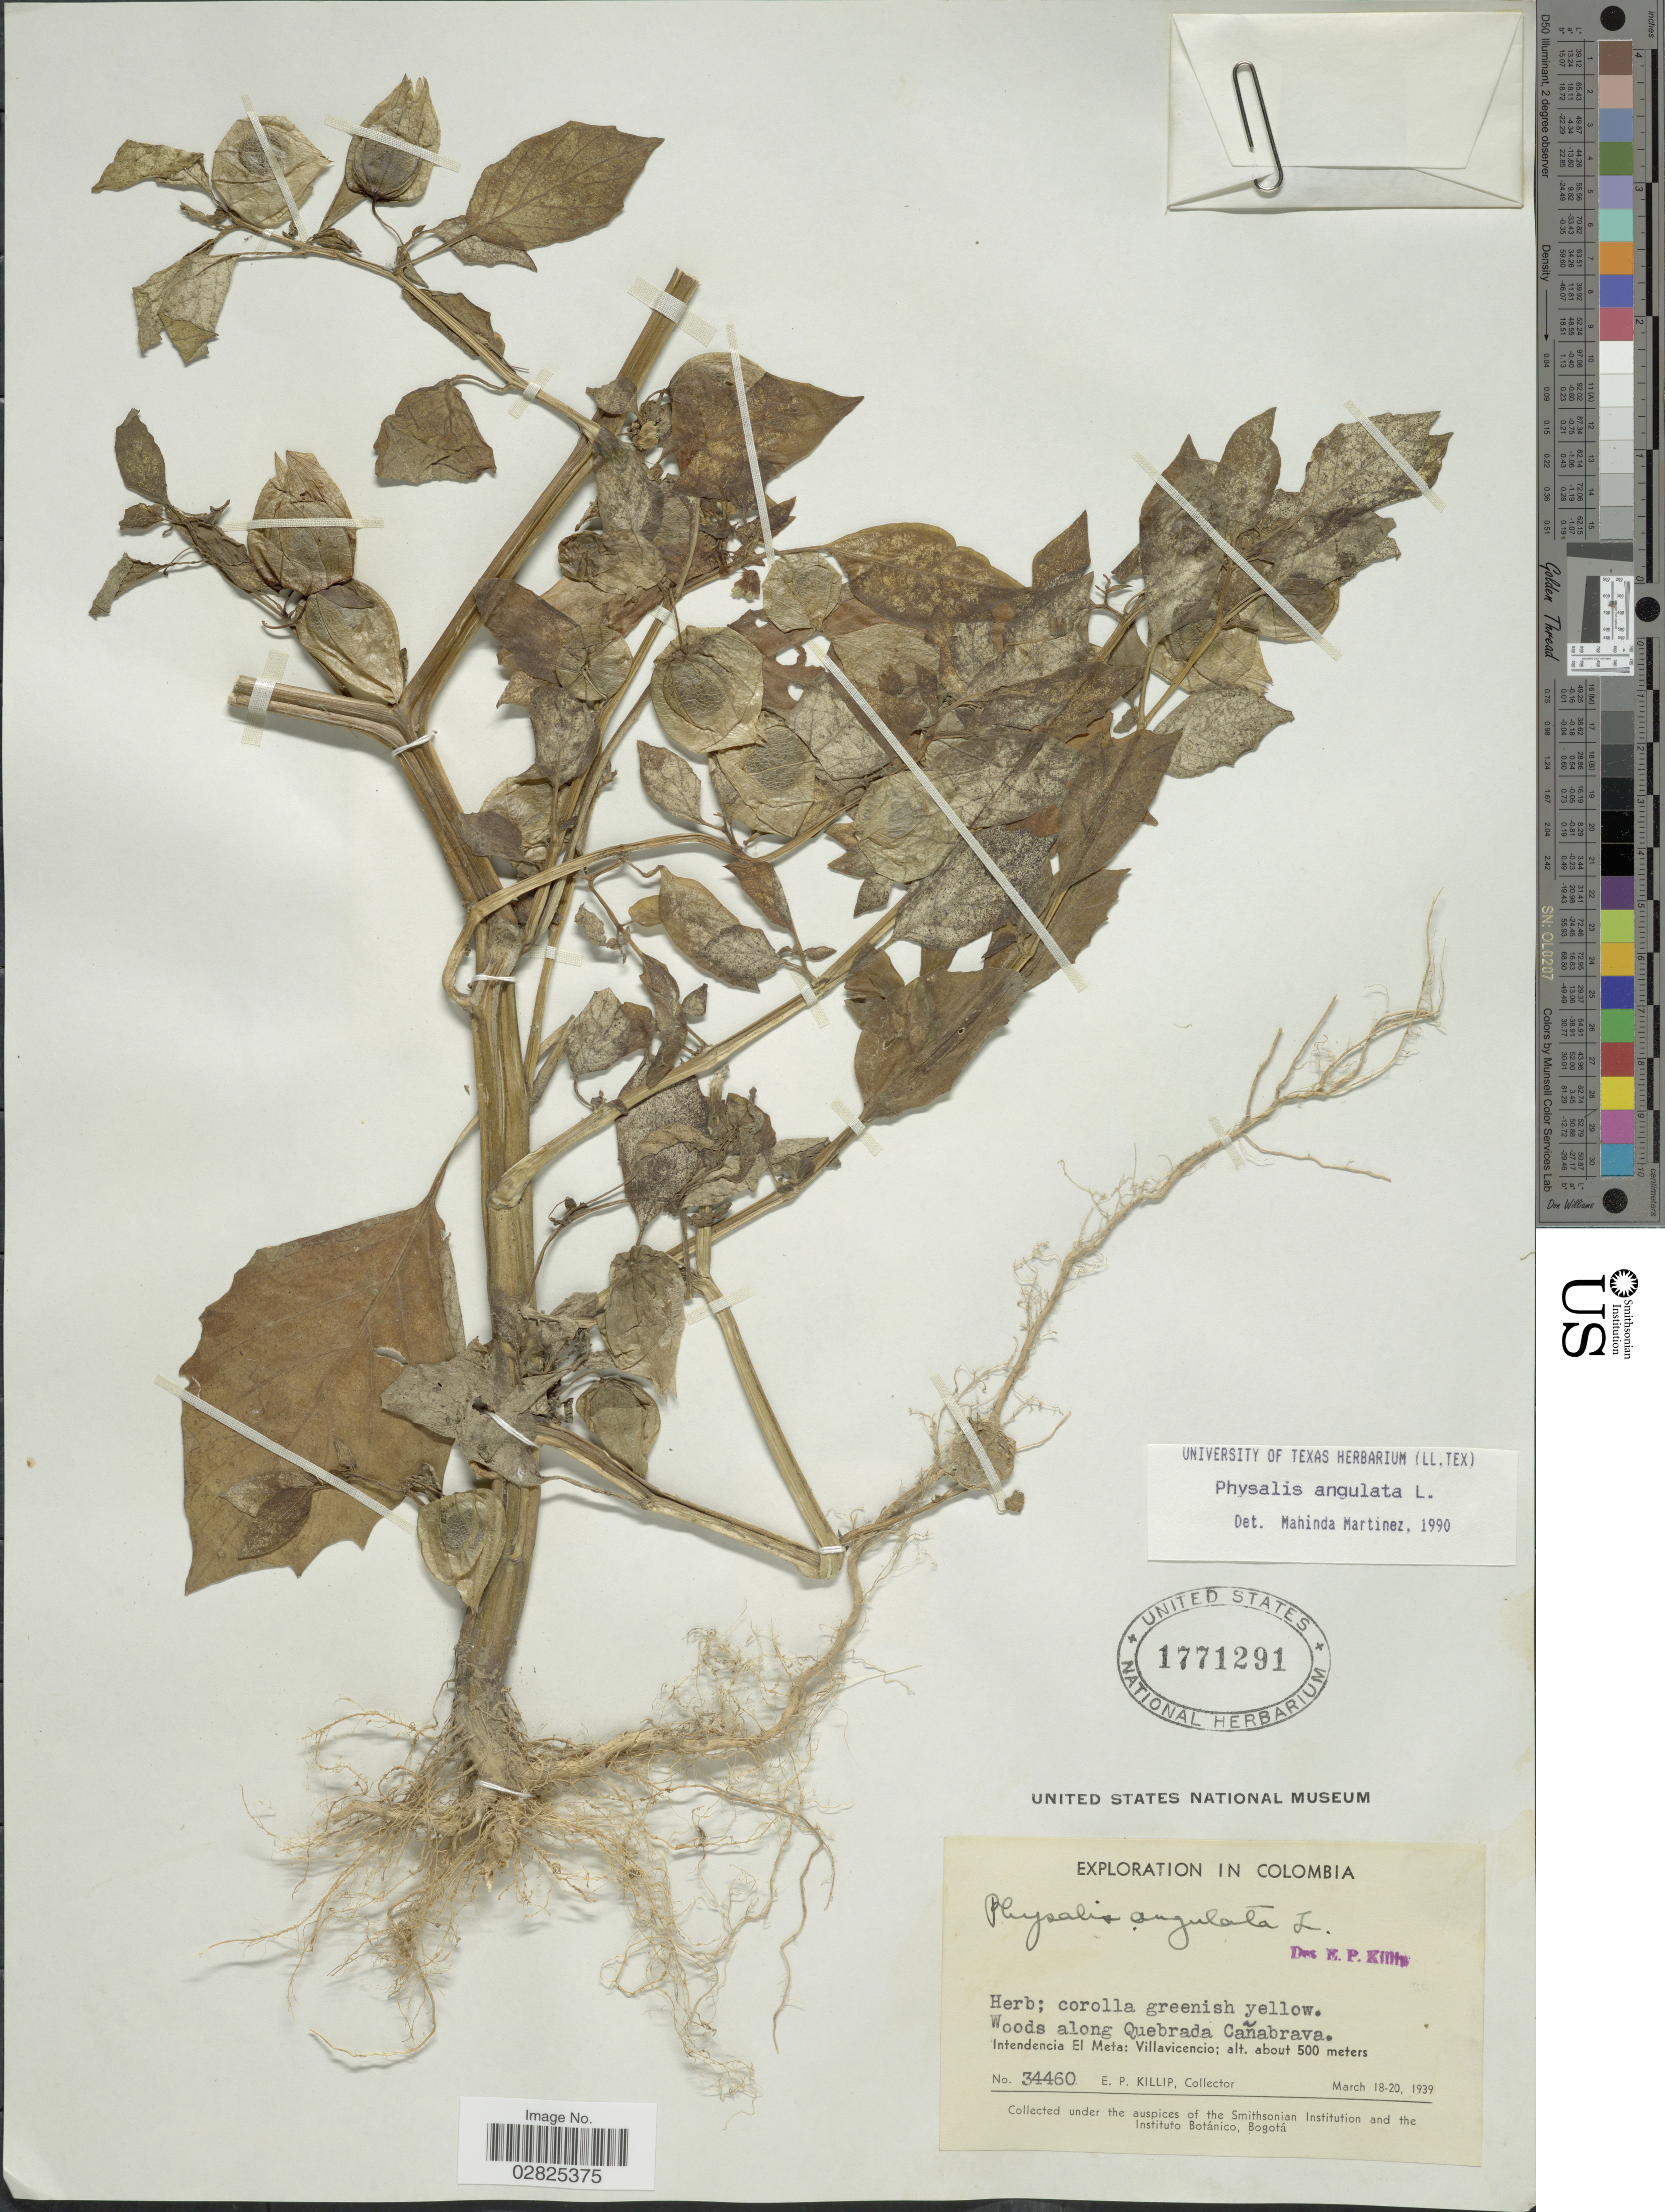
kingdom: Plantae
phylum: Tracheophyta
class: Magnoliopsida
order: Solanales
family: Solanaceae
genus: Physalis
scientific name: Physalis angulata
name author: L.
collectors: E. P. Killip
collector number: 34460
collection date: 1939-03-18/1939-03-20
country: Colombia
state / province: Meta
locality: Woods along Quebrada Cañabrava, Intendencia El Meta: Villavicencio.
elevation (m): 500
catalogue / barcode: US 1771291